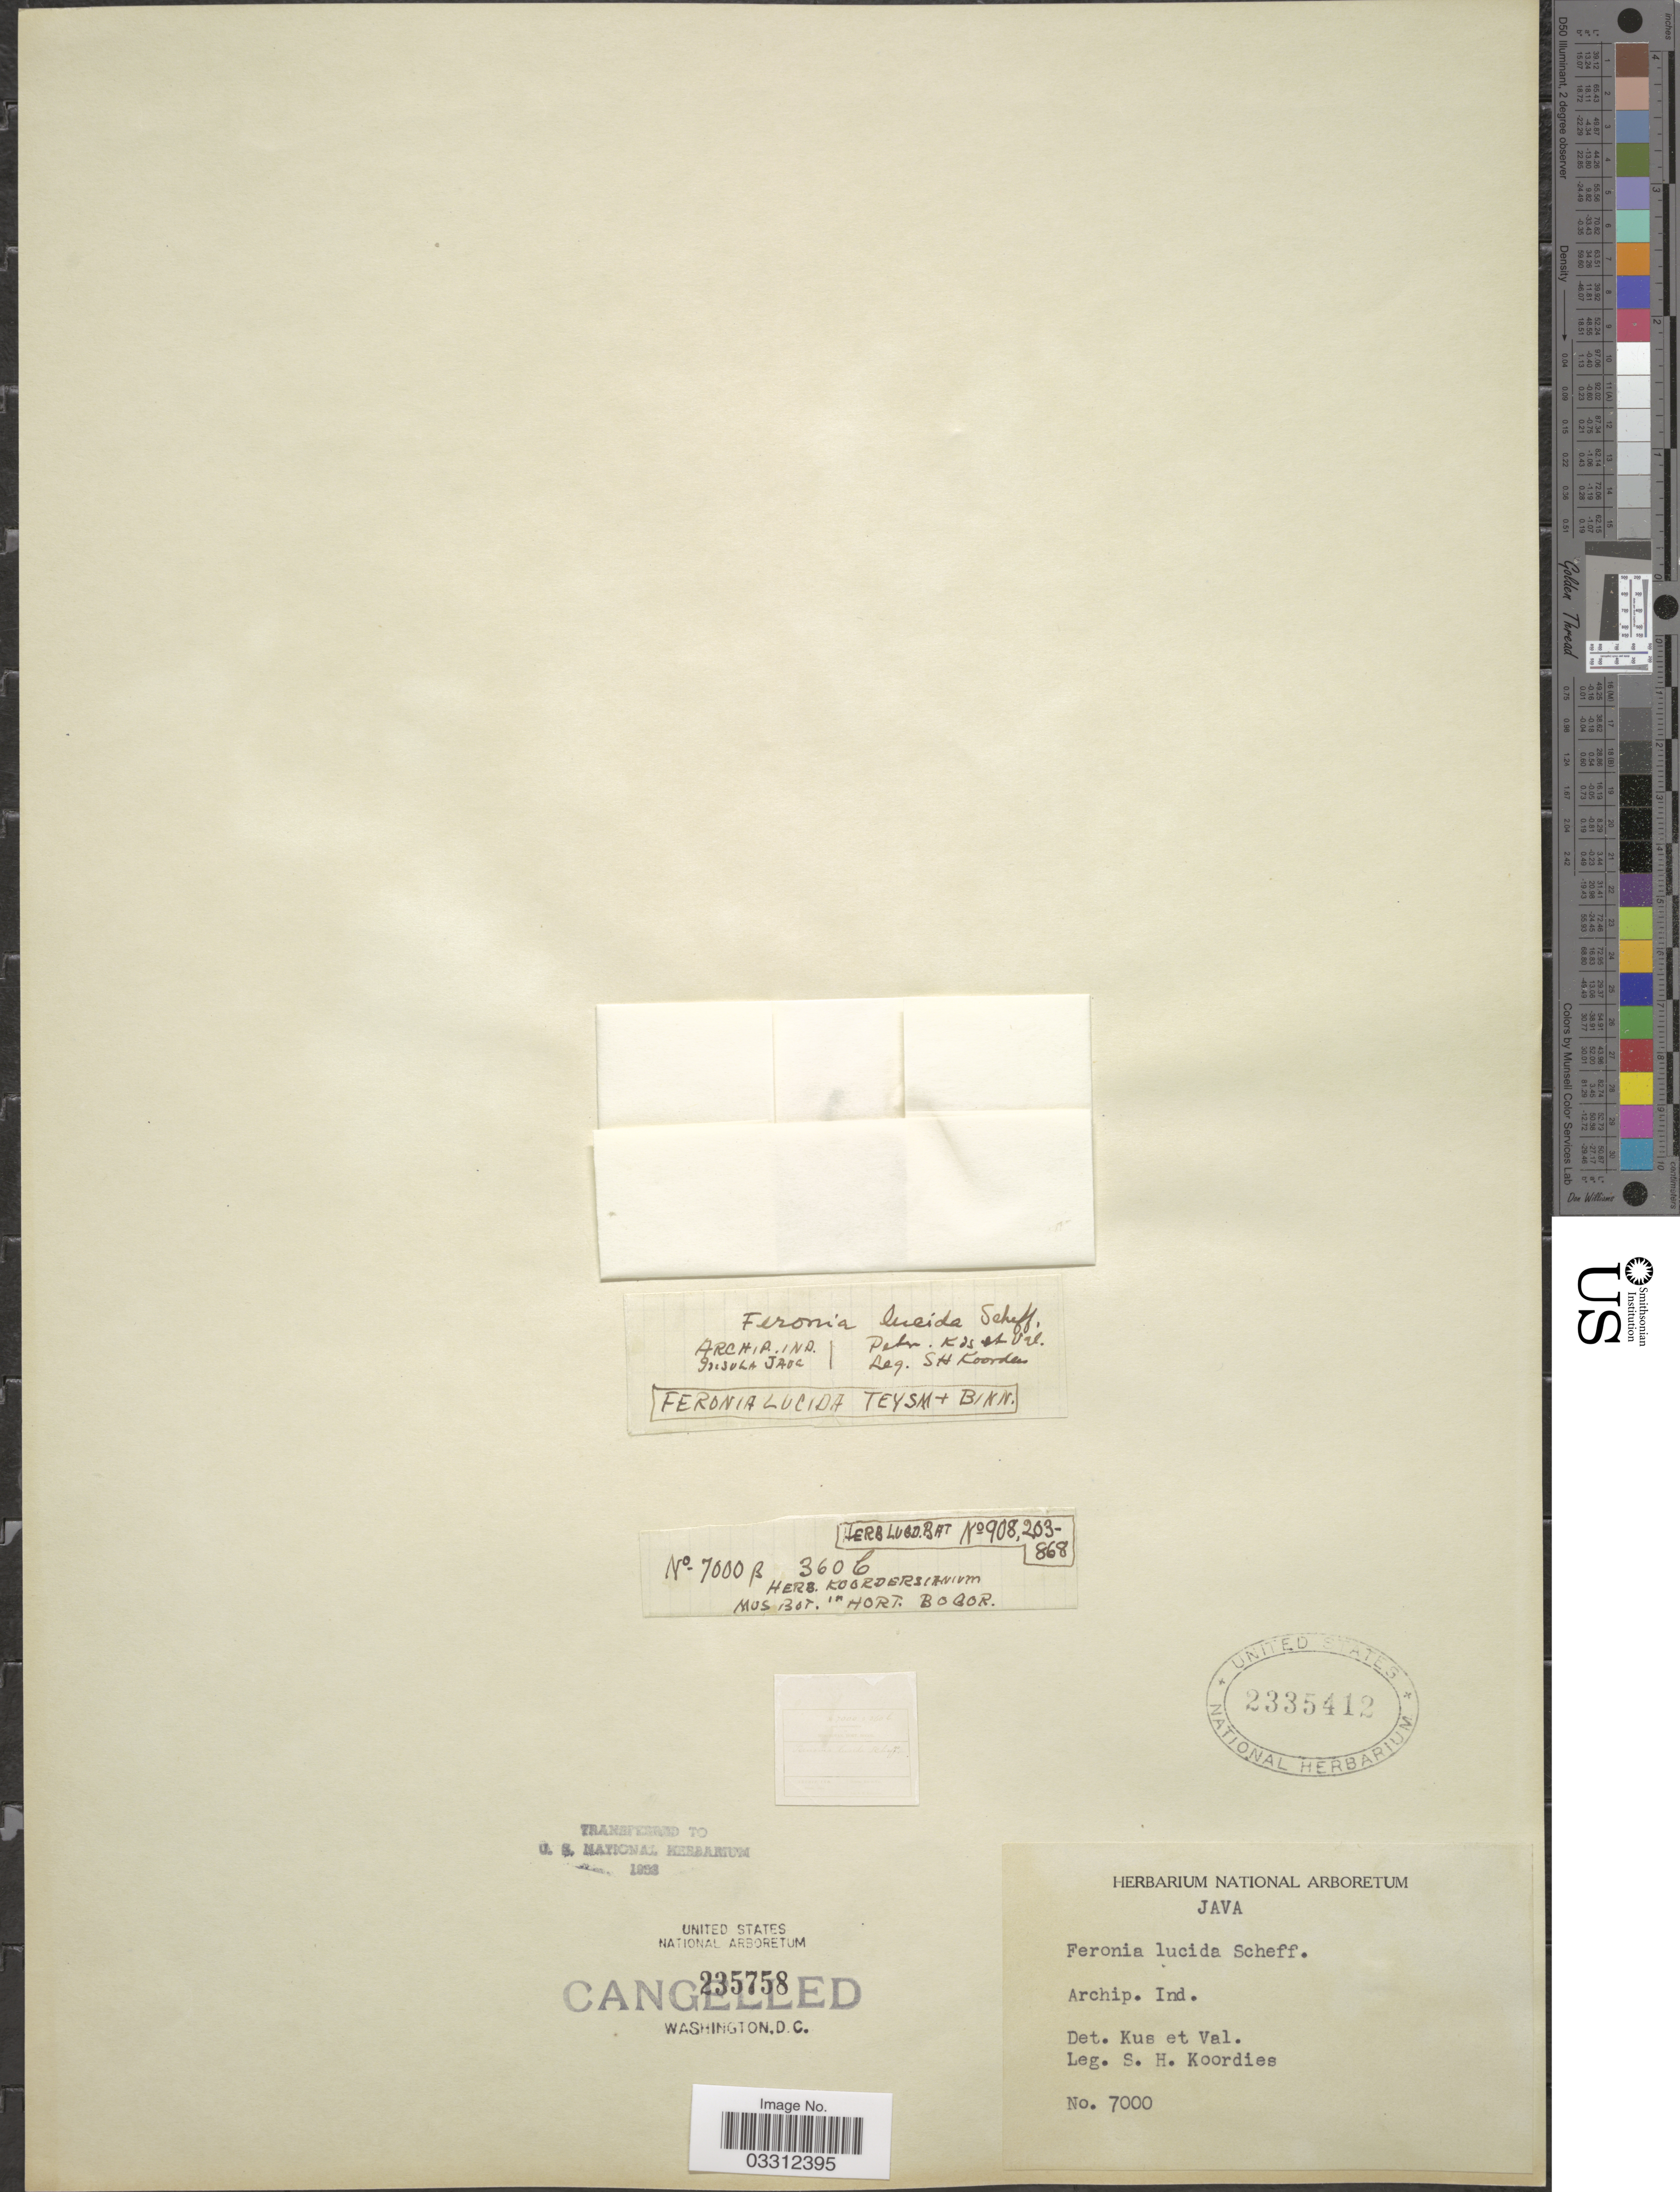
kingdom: Plantae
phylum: Tracheophyta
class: Magnoliopsida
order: Sapindales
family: Rutaceae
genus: Feroniella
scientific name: Feroniella lucida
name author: Swingle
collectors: S. H. Koorders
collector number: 7000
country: Indonesia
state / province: Java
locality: Archip. Ind.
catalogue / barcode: US 2335412